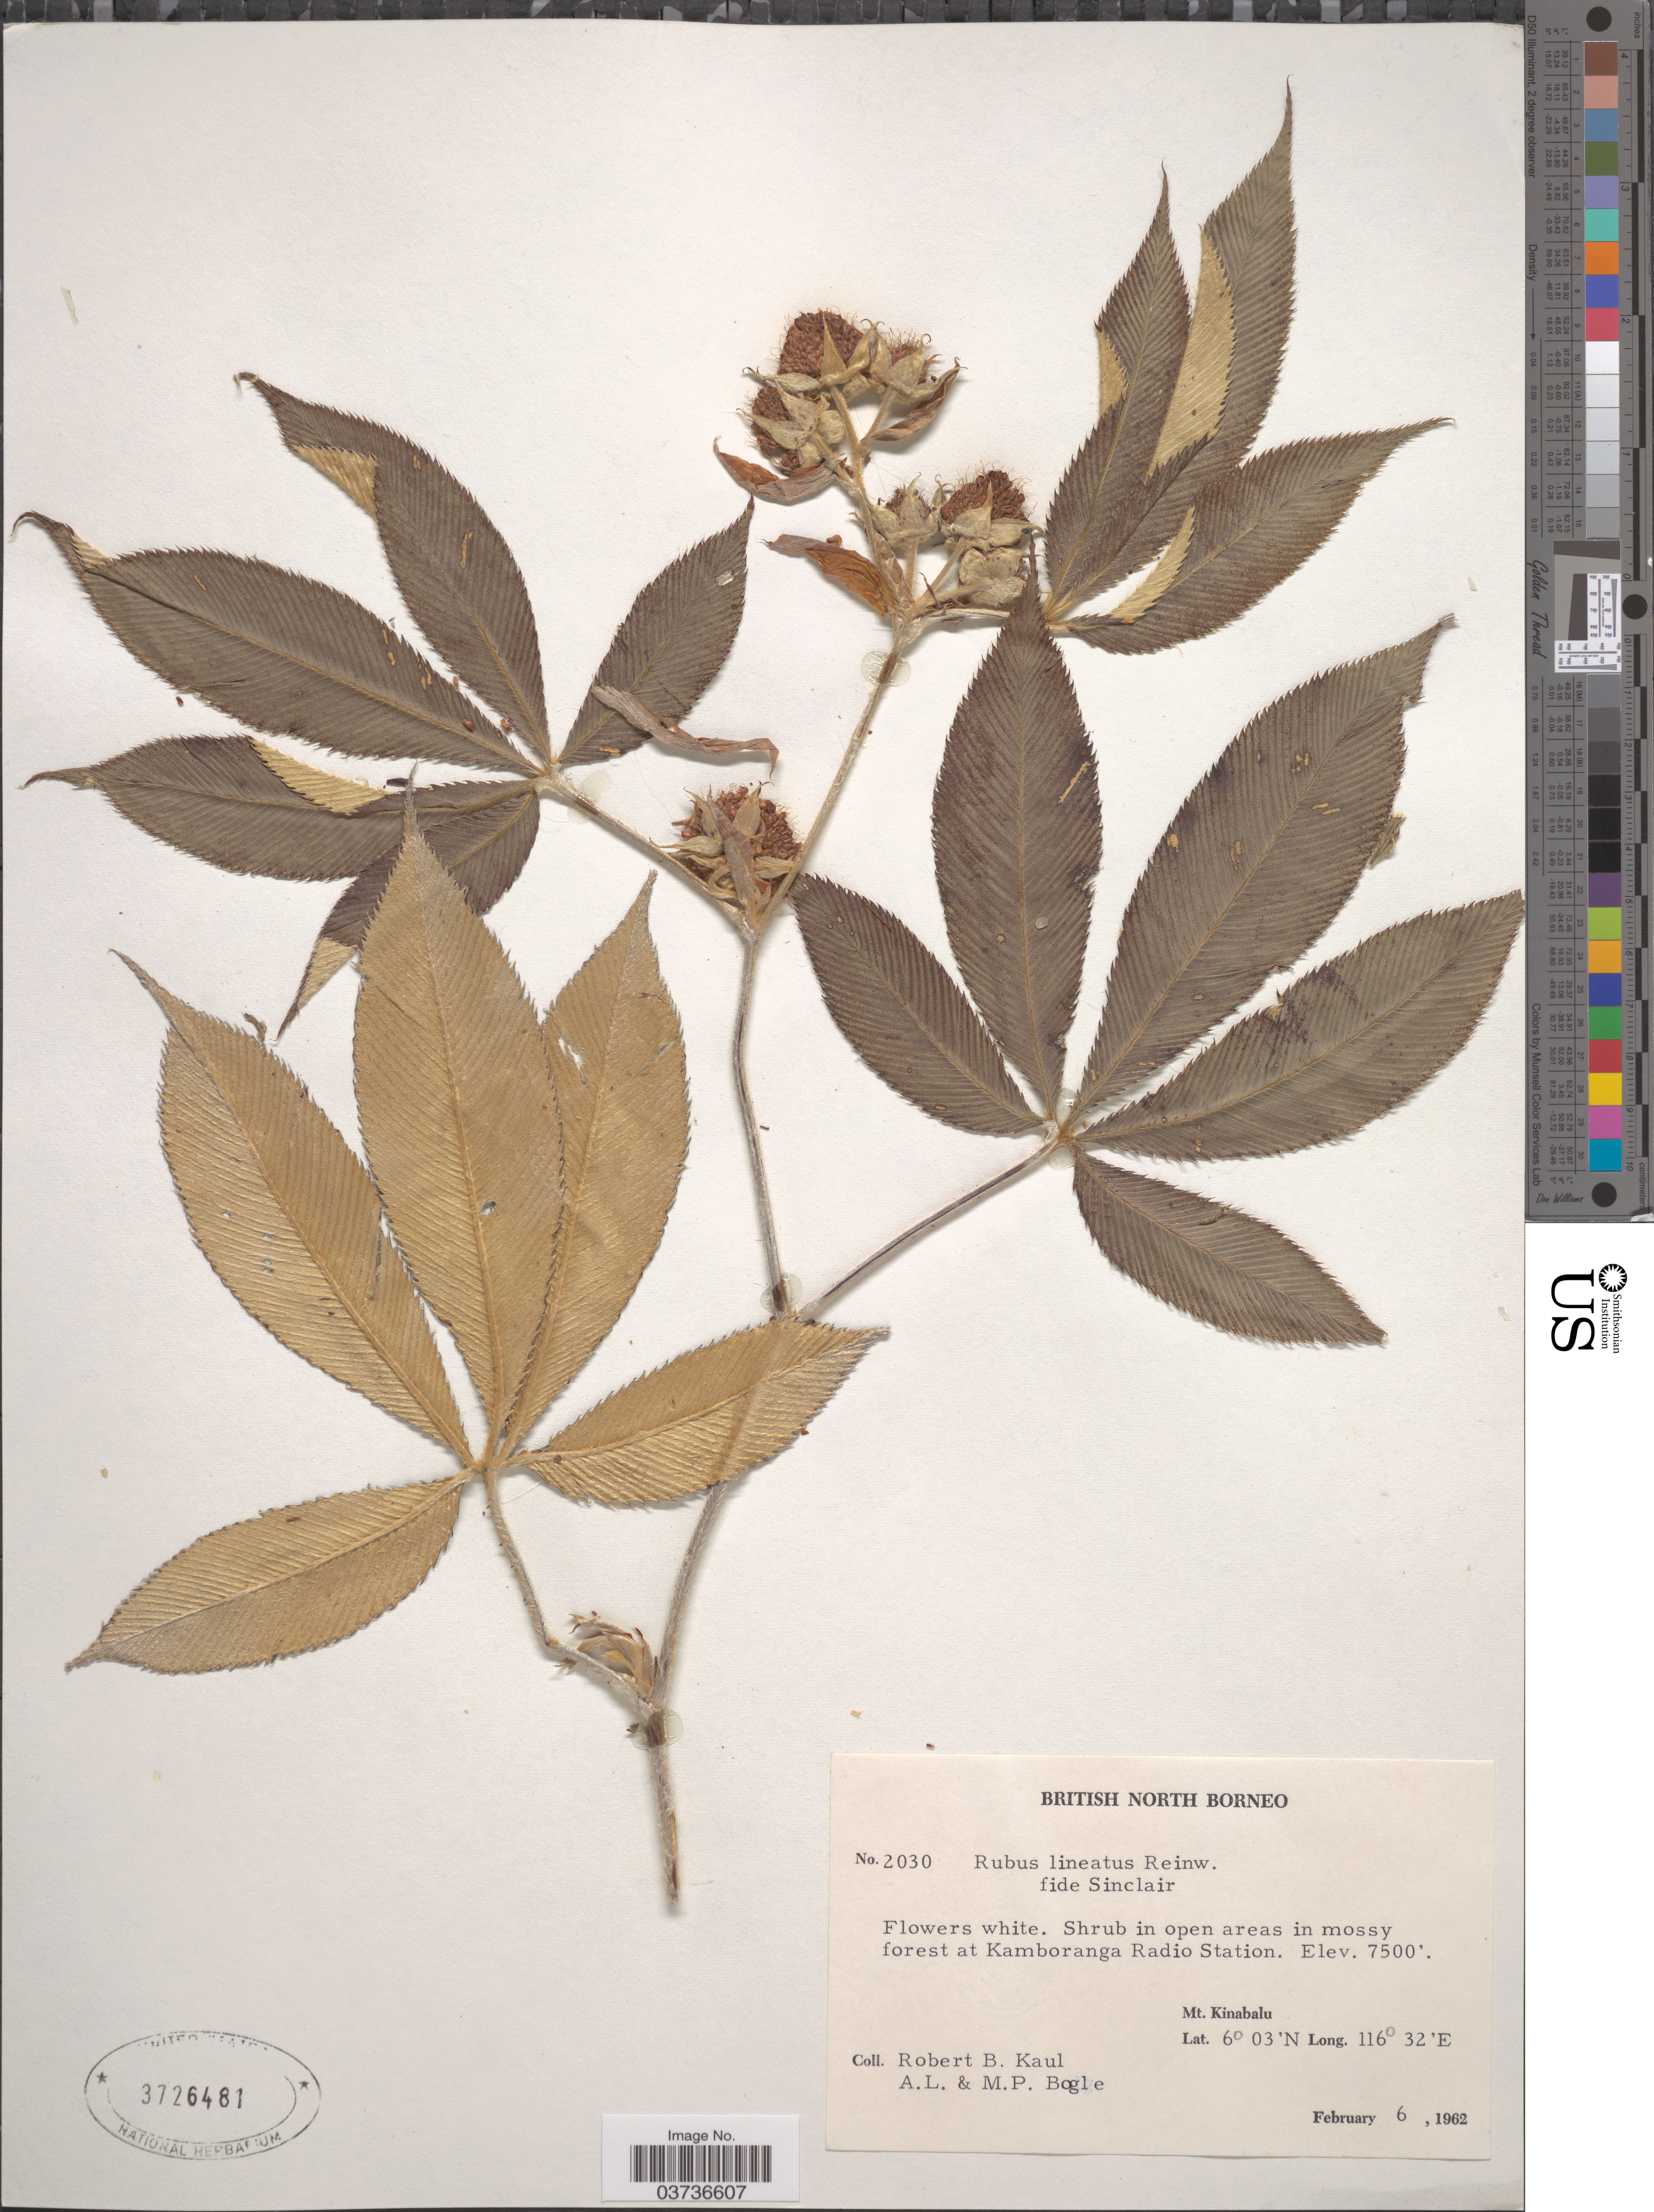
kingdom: Plantae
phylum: Tracheophyta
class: Magnoliopsida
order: Rosales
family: Rosaceae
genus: Rubus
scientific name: Rubus lineatus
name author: Reinw.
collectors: R. Kaul, Bogle, A.L. & M. Bogle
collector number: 2030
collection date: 1962-02-06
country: Malaysia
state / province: Sabah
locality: British North Borneo. Forest at Kamboranga Radio Station. Mt. Kinabalu.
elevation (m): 2286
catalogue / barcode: US 3726481